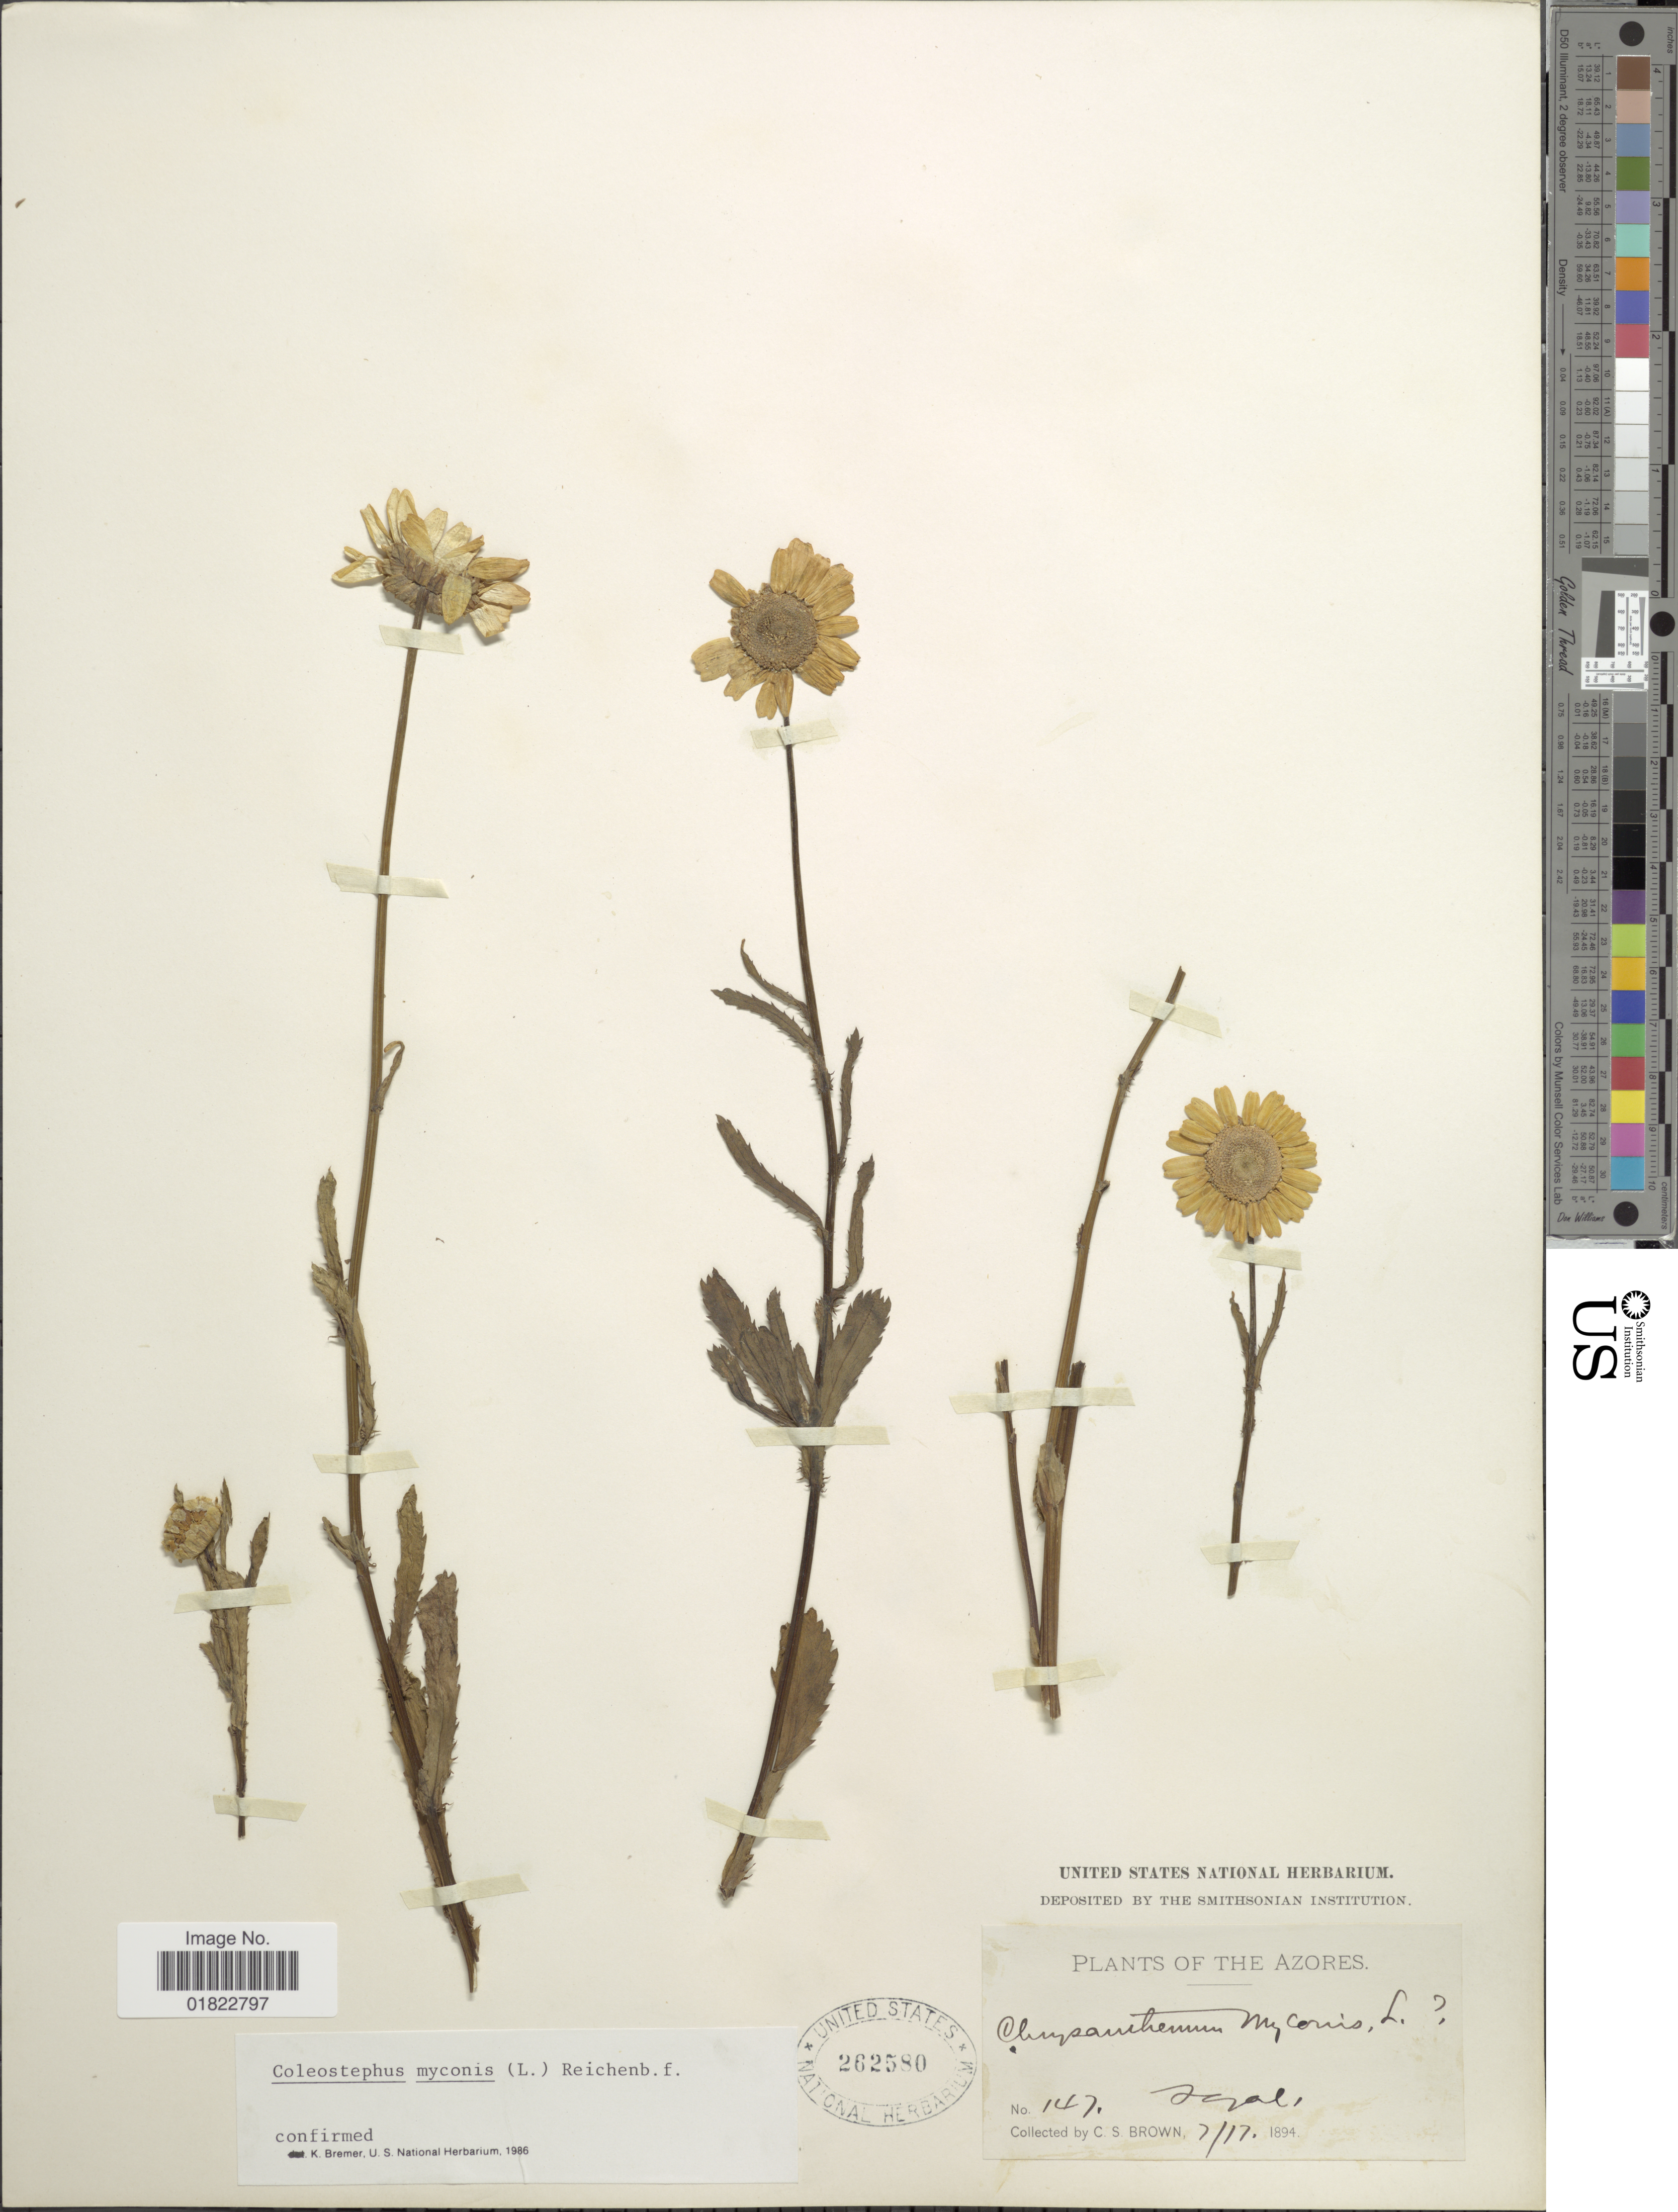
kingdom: Plantae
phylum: Tracheophyta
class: Magnoliopsida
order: Asterales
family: Asteraceae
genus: Coleostephus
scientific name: Coleostephus myconis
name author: (L.) Cass.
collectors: C. S. Brown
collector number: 147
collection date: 1894-07-17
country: Portugal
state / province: Azores (Aut. Reg.)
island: Faial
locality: Fayal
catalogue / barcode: US 262580